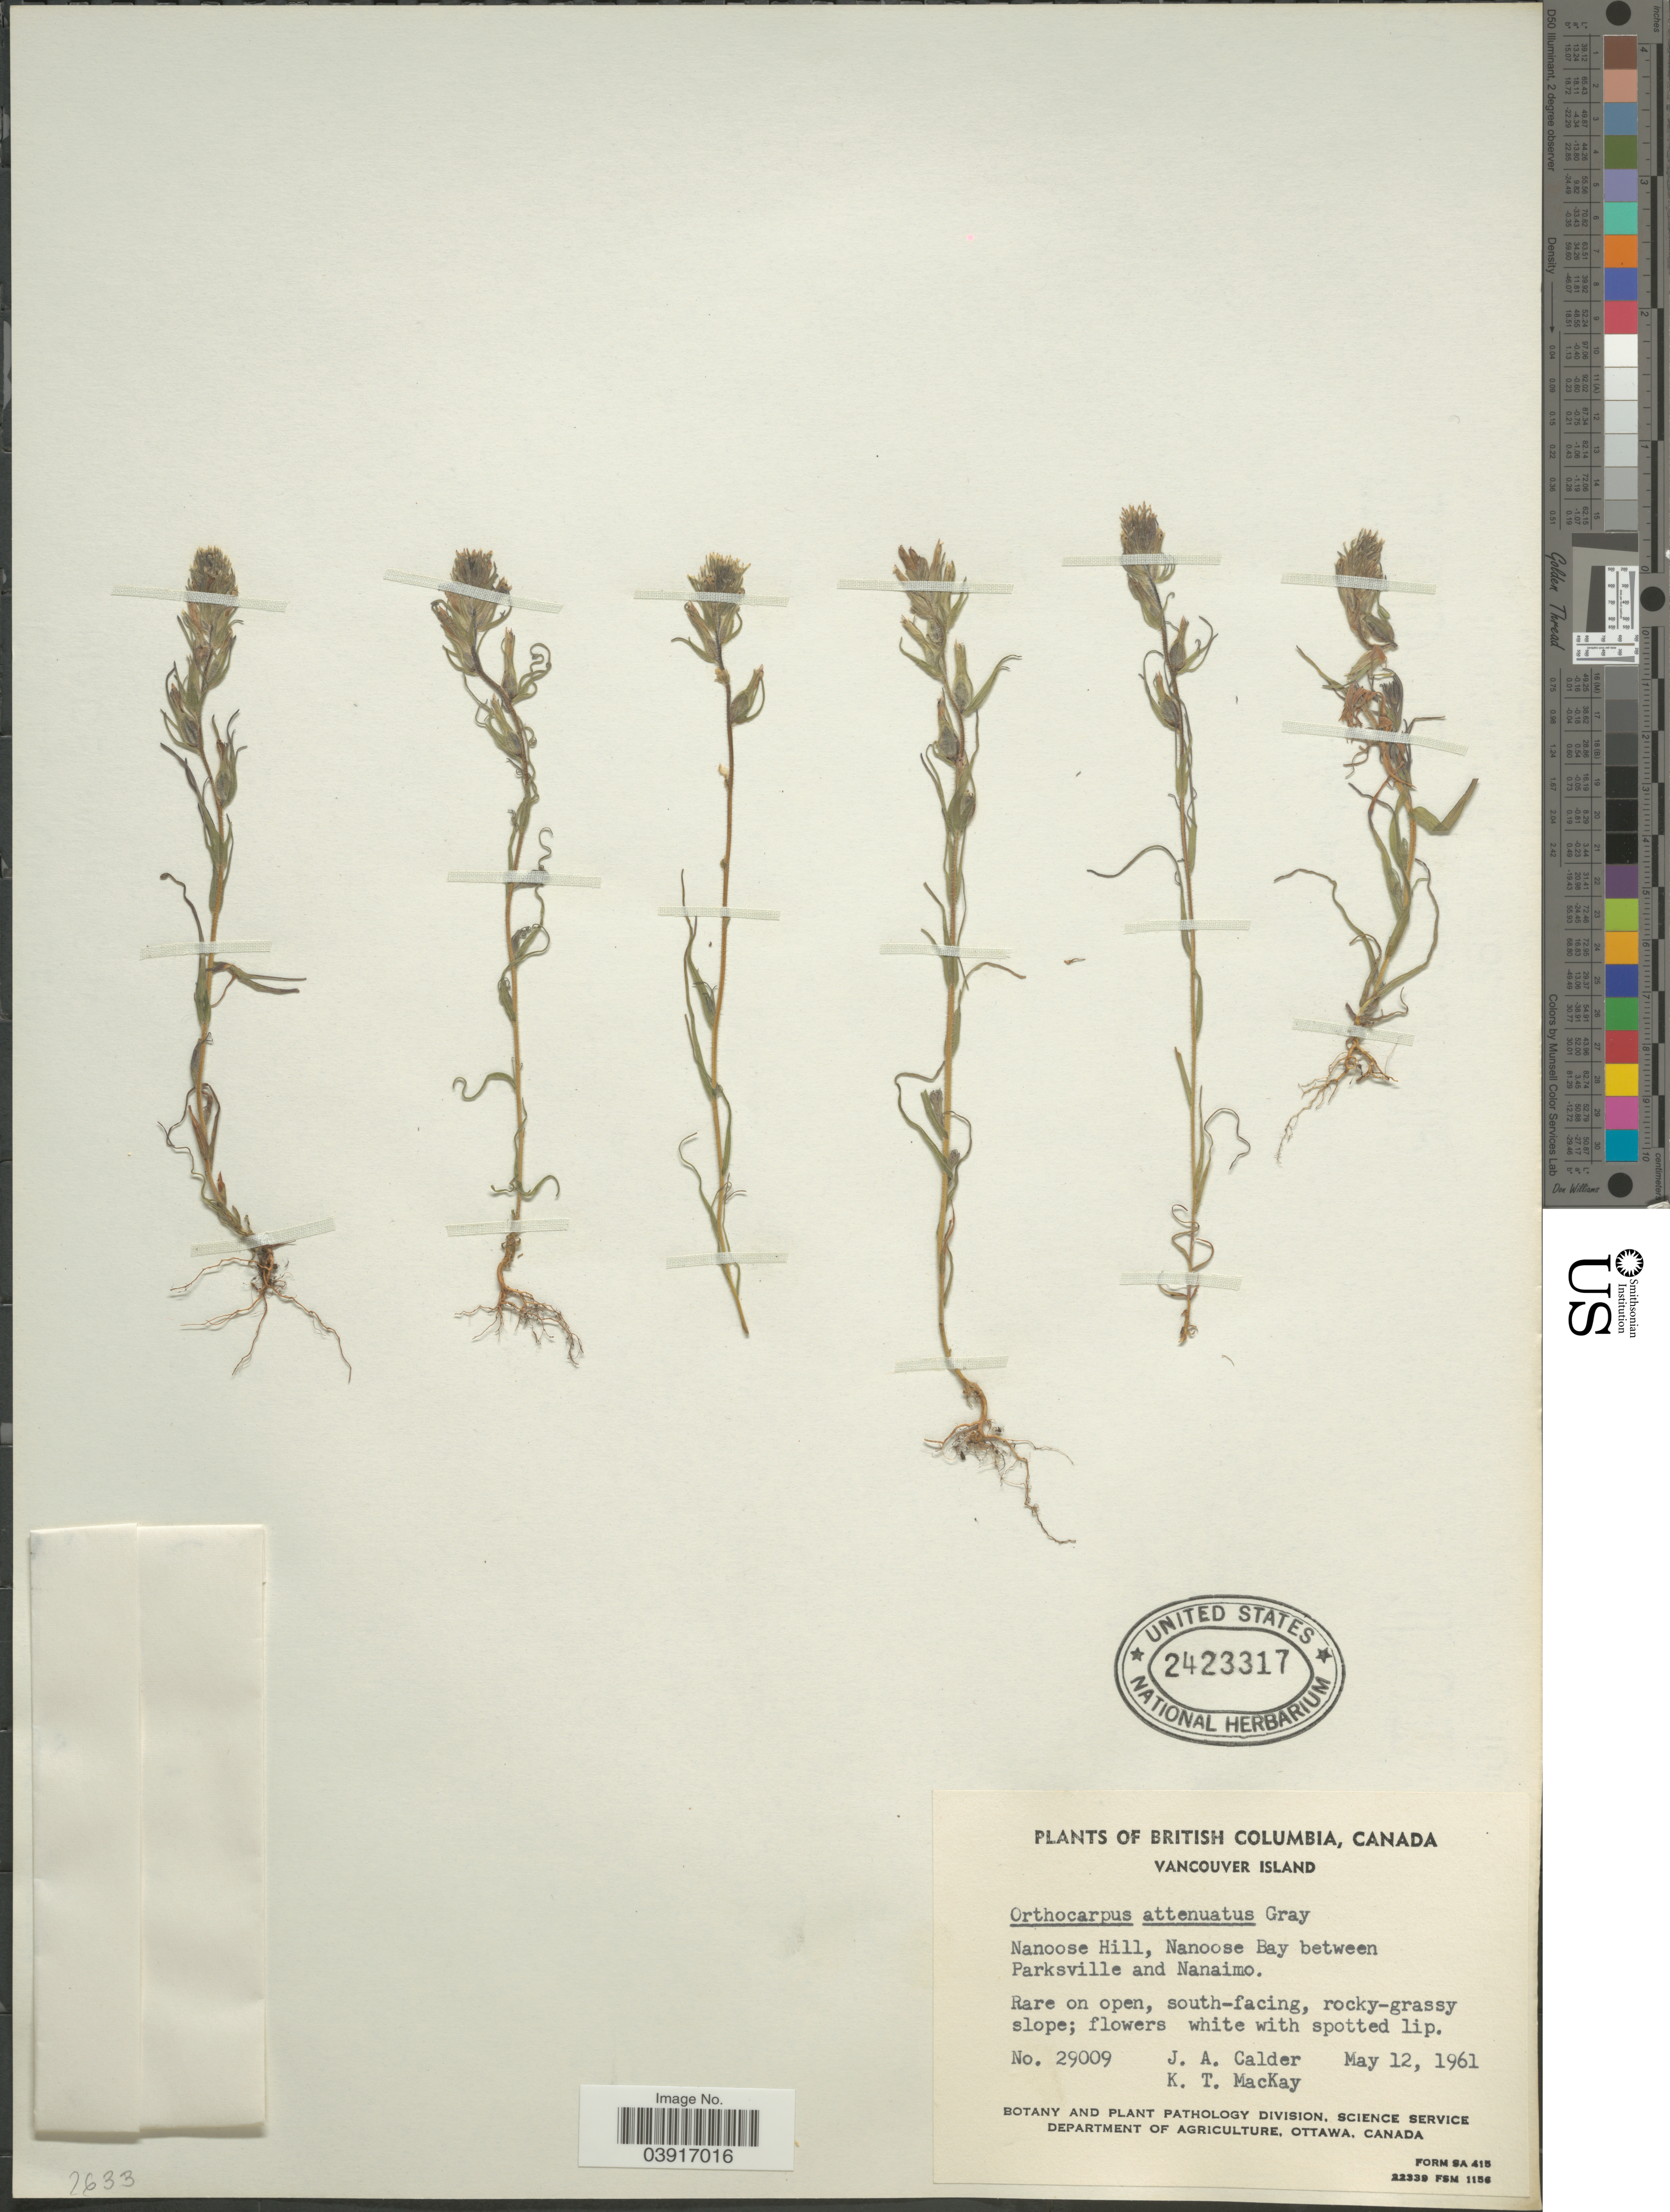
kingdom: Plantae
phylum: Tracheophyta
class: Magnoliopsida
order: Lamiales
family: Orobanchaceae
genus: Orthocarpus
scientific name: Orthocarpus attenuatus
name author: A. Gray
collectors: J. A. Calder & K. T. Mackay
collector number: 29009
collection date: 1961-05-12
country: Canada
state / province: British Columbia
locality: Vancouver Island. Nanoose Hill, Nanoose Bay between Parksville and Nanaimo.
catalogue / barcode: US 2423317